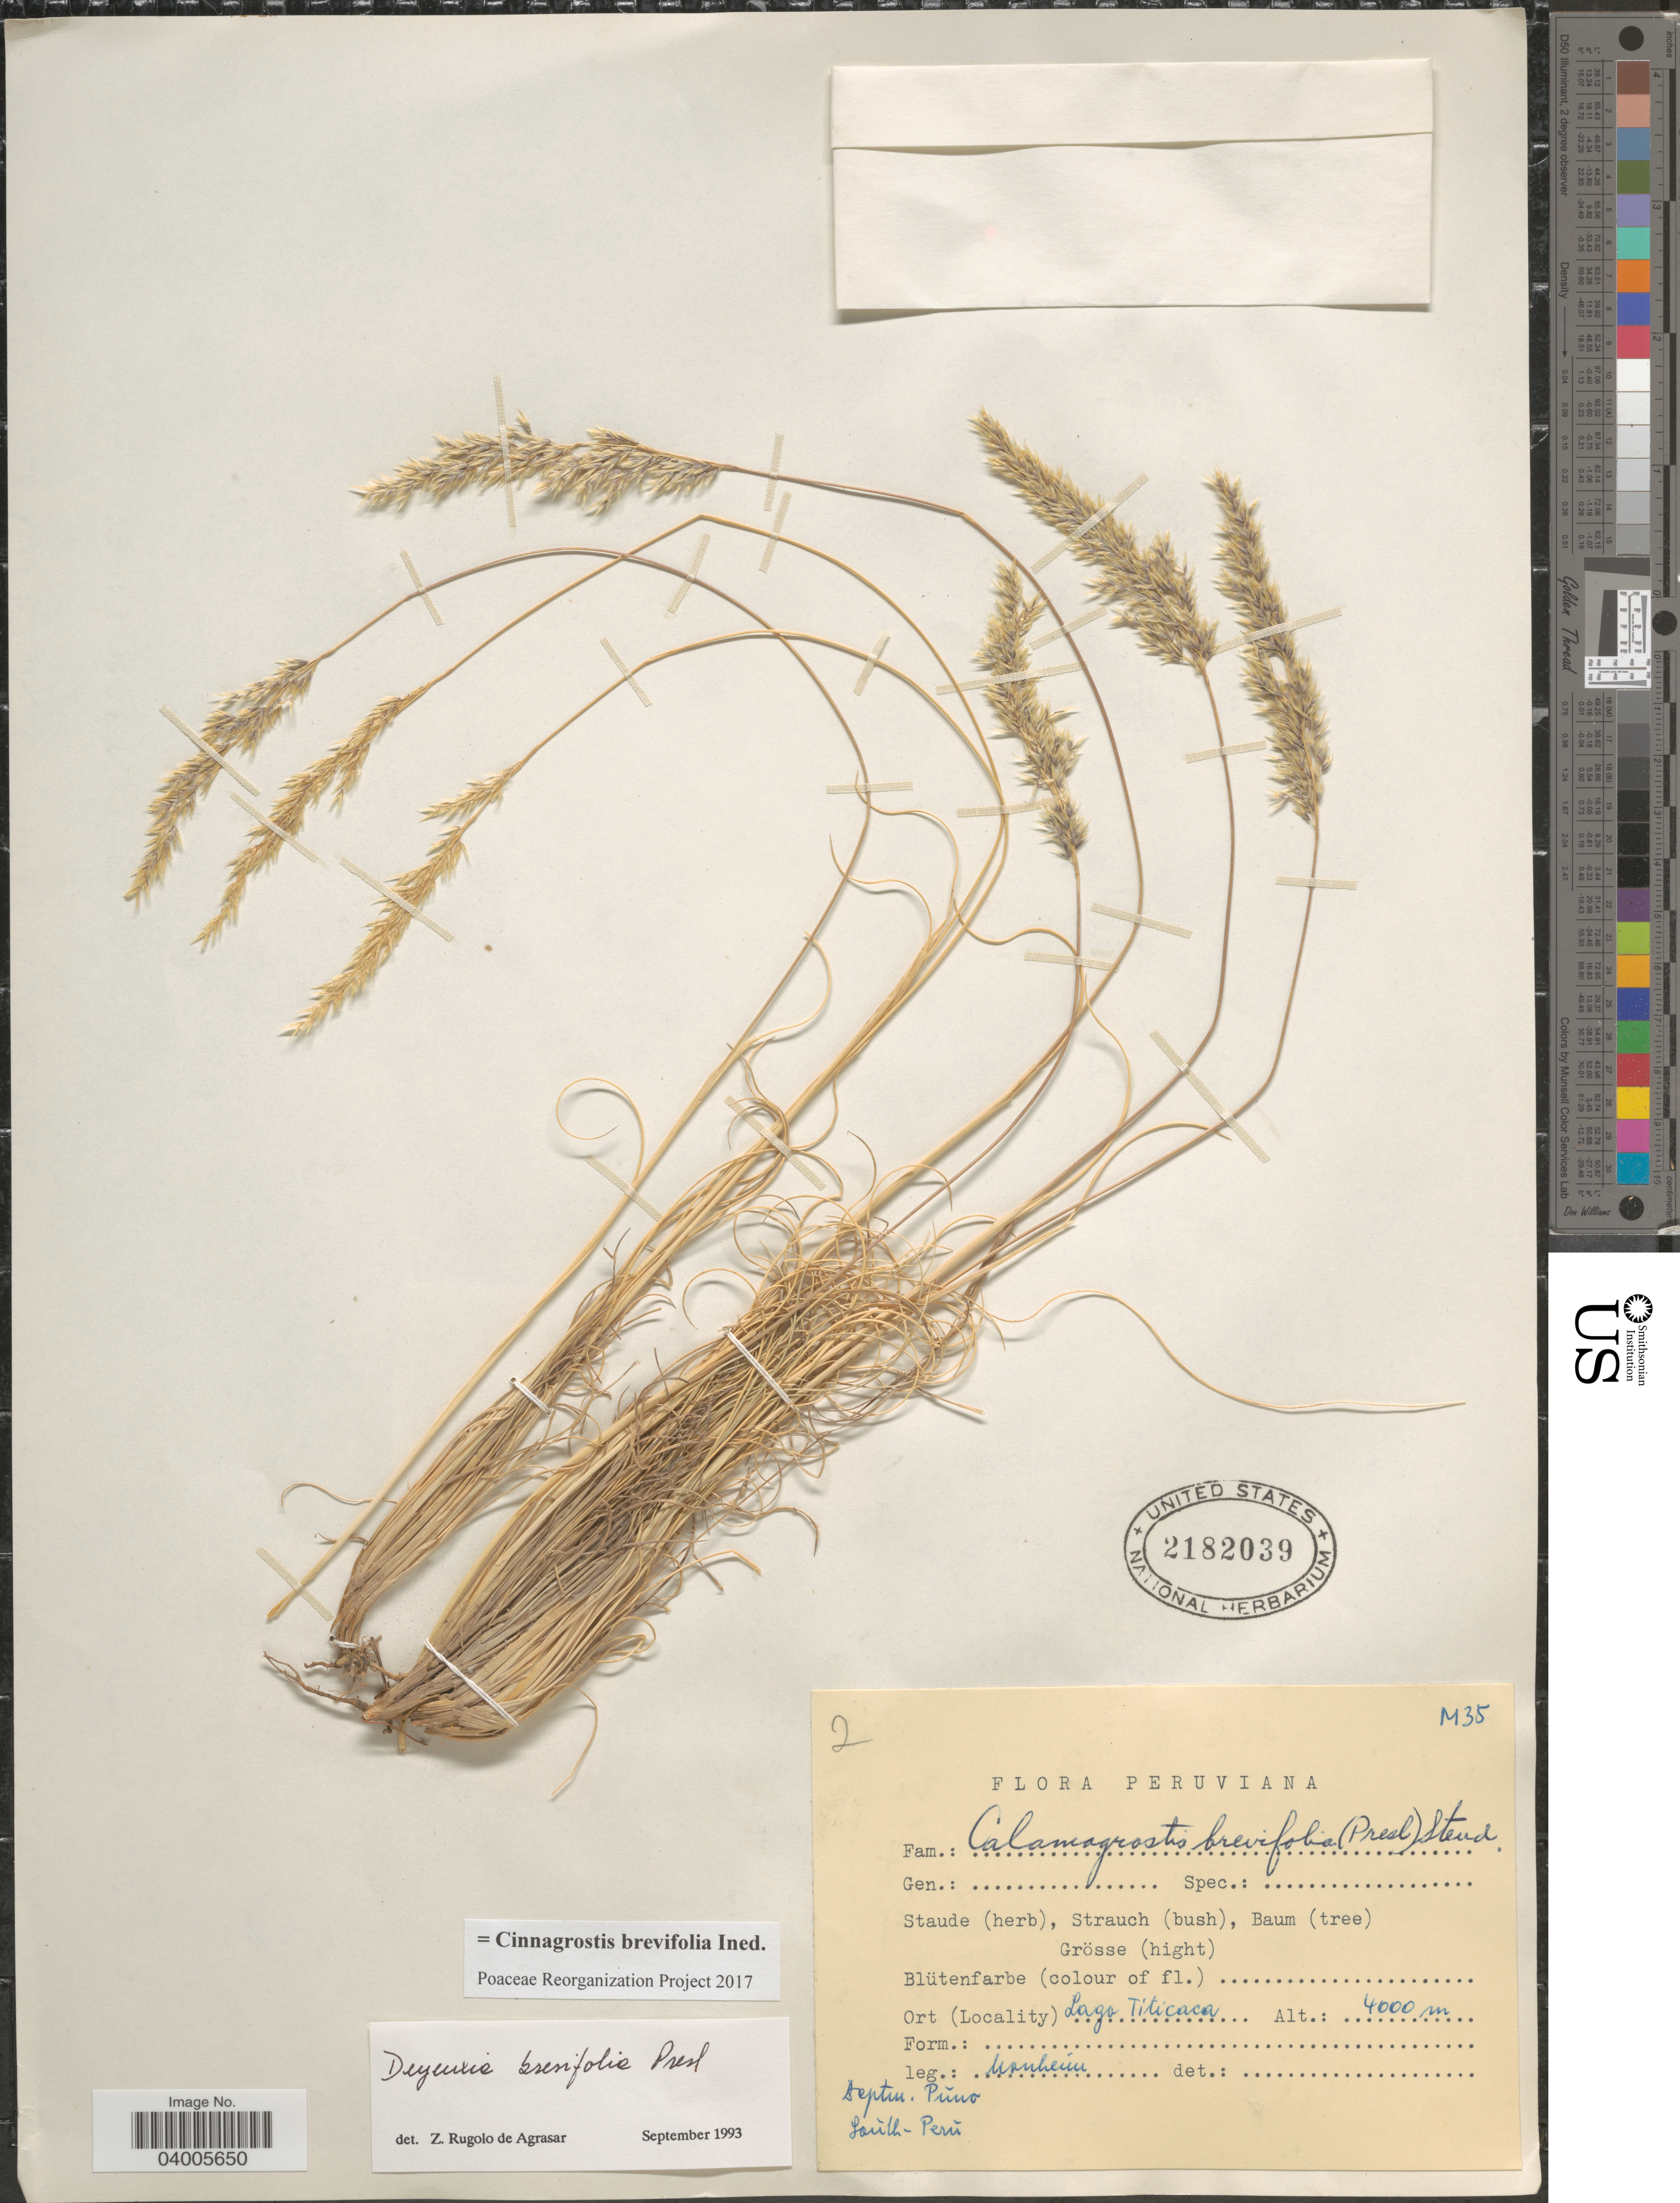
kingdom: Plantae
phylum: Tracheophyta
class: Liliopsida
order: Poales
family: Poaceae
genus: Cinnagrostis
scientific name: Cinnagrostis brevifolia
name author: (J. Presl) P.M. Peterson et al.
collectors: Manheim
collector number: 2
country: Peru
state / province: Puno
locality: Deptm. Pŭno. South-Perŭ. Lago Titicaca.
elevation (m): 4000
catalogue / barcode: US 2182039